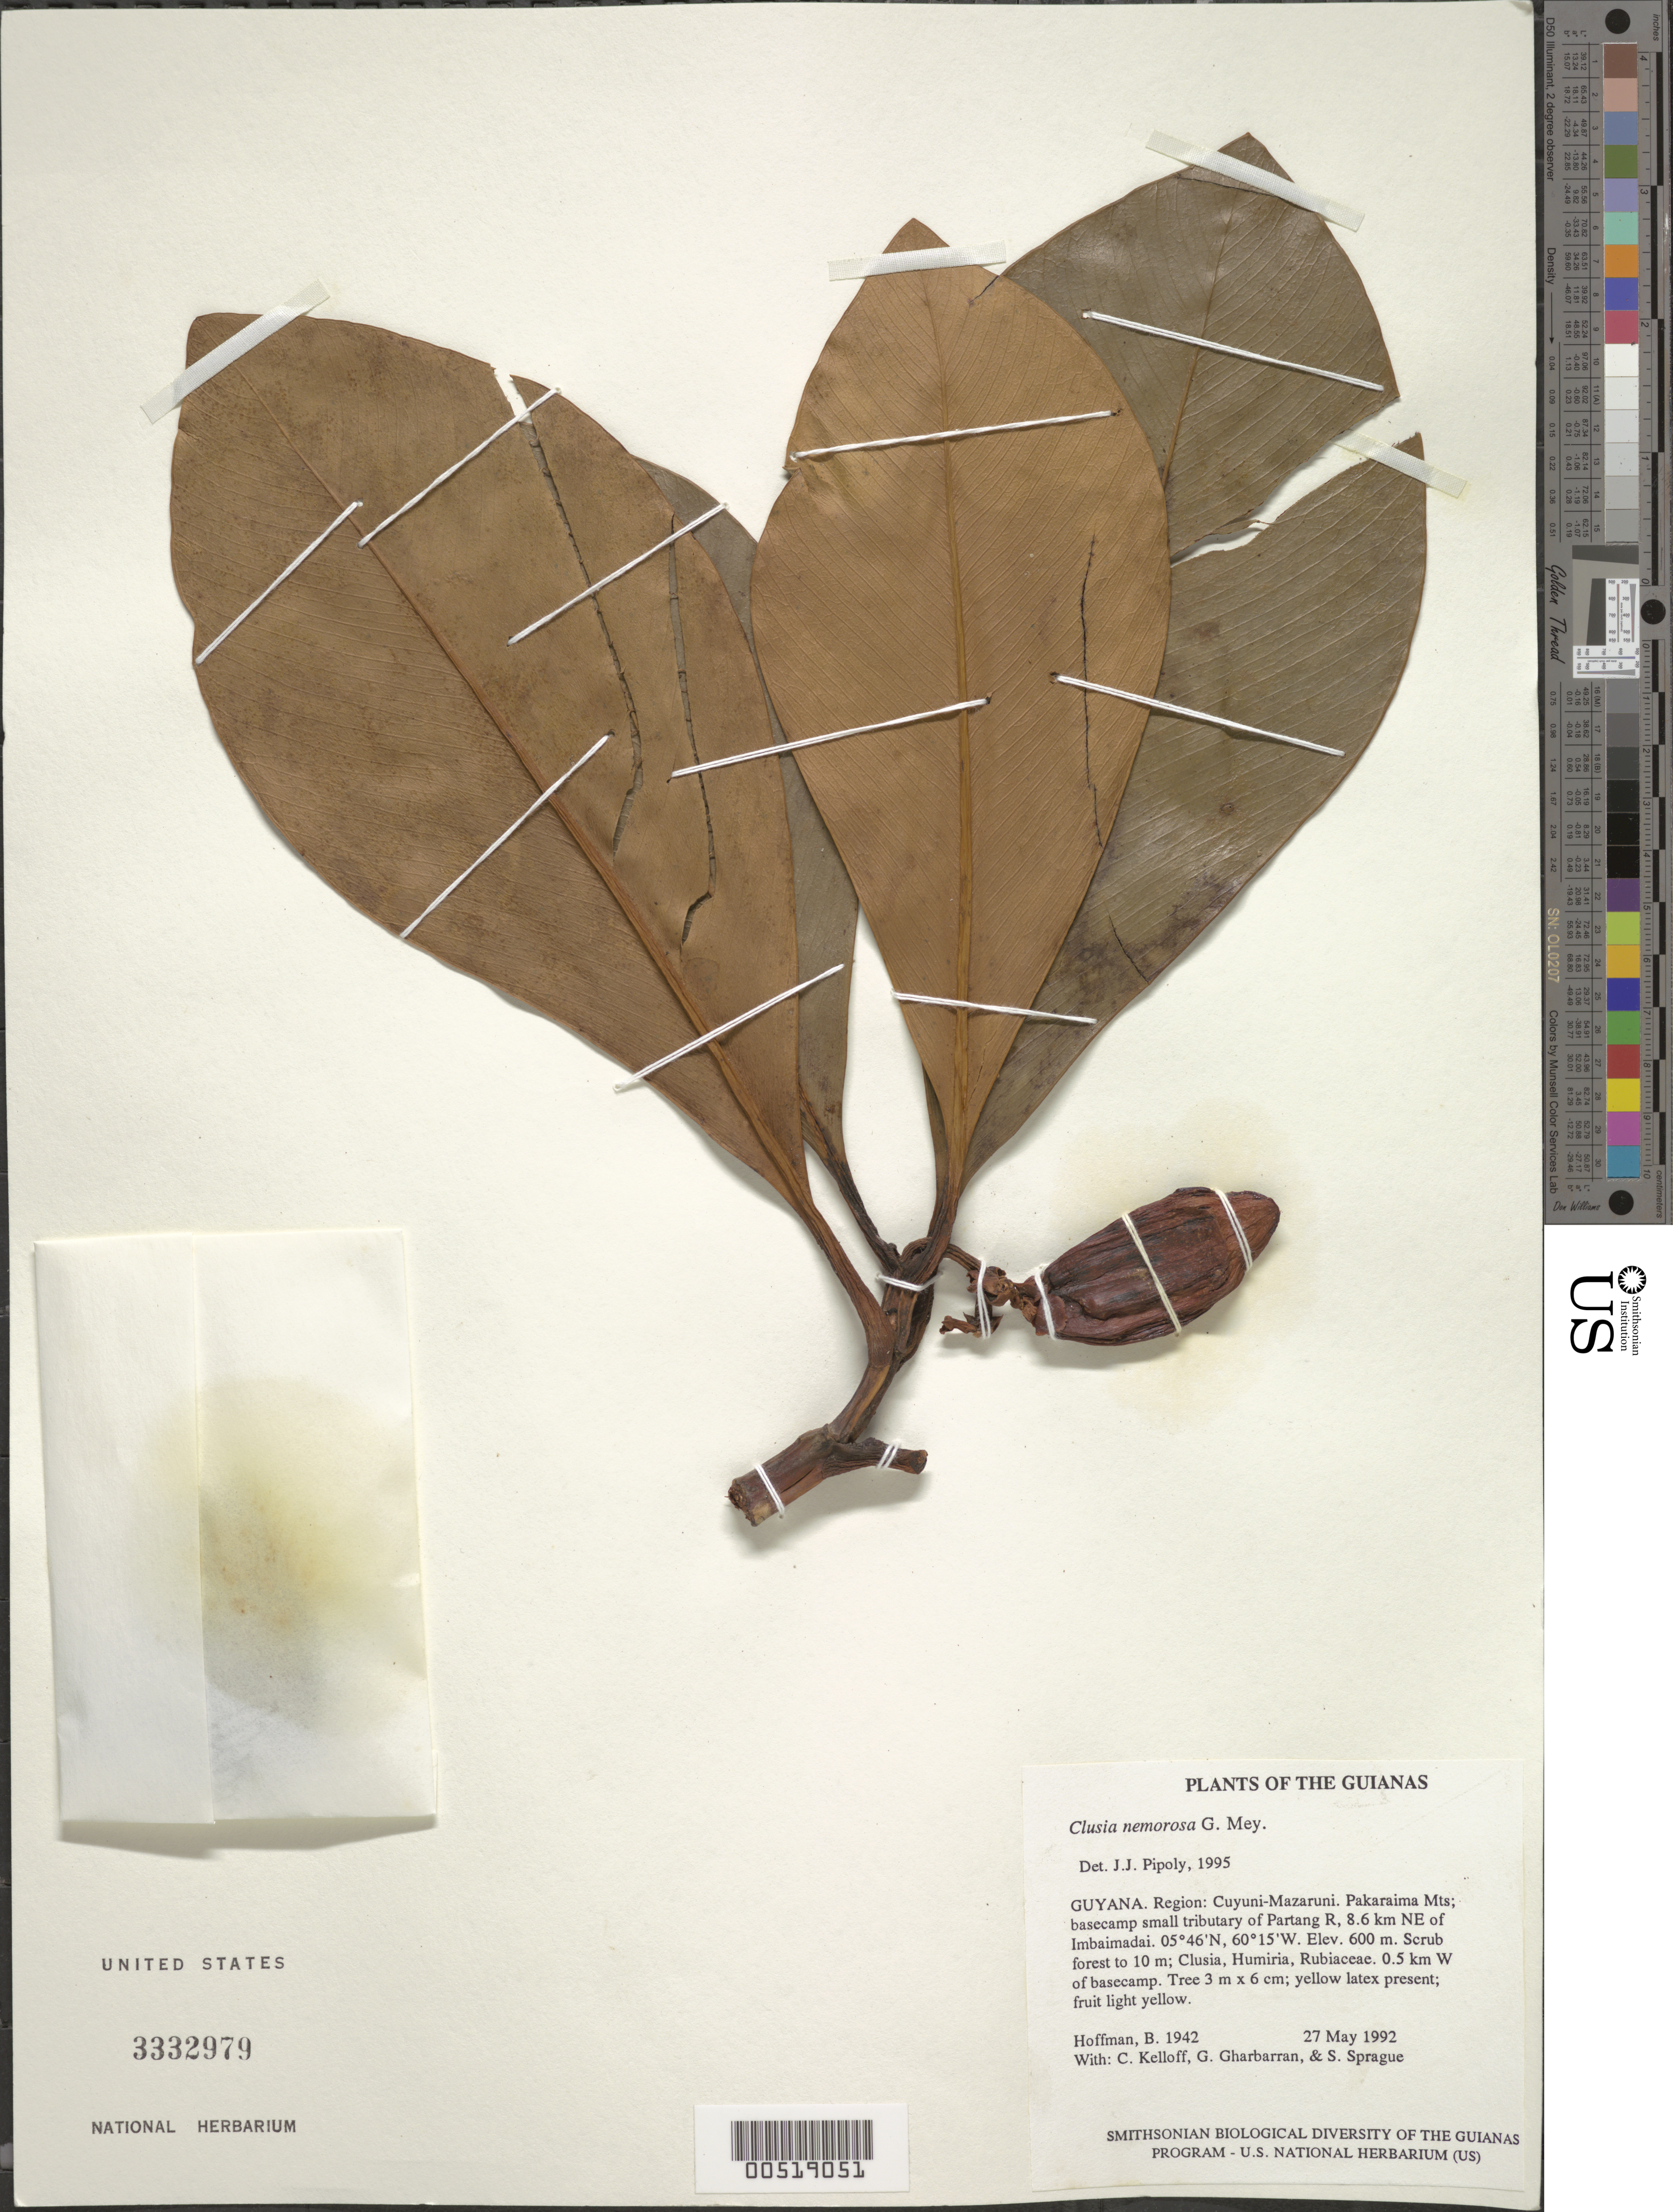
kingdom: Plantae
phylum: Tracheophyta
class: Magnoliopsida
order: Malpighiales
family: Clusiaceae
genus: Clusia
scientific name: Clusia sp. nov.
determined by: Pipoly, J. J., III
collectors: B. Hoffman, C. L. Kelloff, G. Gharbarran & S. Sprague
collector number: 1942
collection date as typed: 27 May 1992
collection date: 1992-05-27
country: Guyana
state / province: Cuyuni-Mazaruni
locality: Pakaraima Mts; basecamp on small tributary of Partang River, 8.6 km NE of Imbaimadai, 0.5 km W of basecamp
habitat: Scrub forest to 10 m; Clusia, Humiria, Rubiaceae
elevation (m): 600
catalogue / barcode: US 3332979